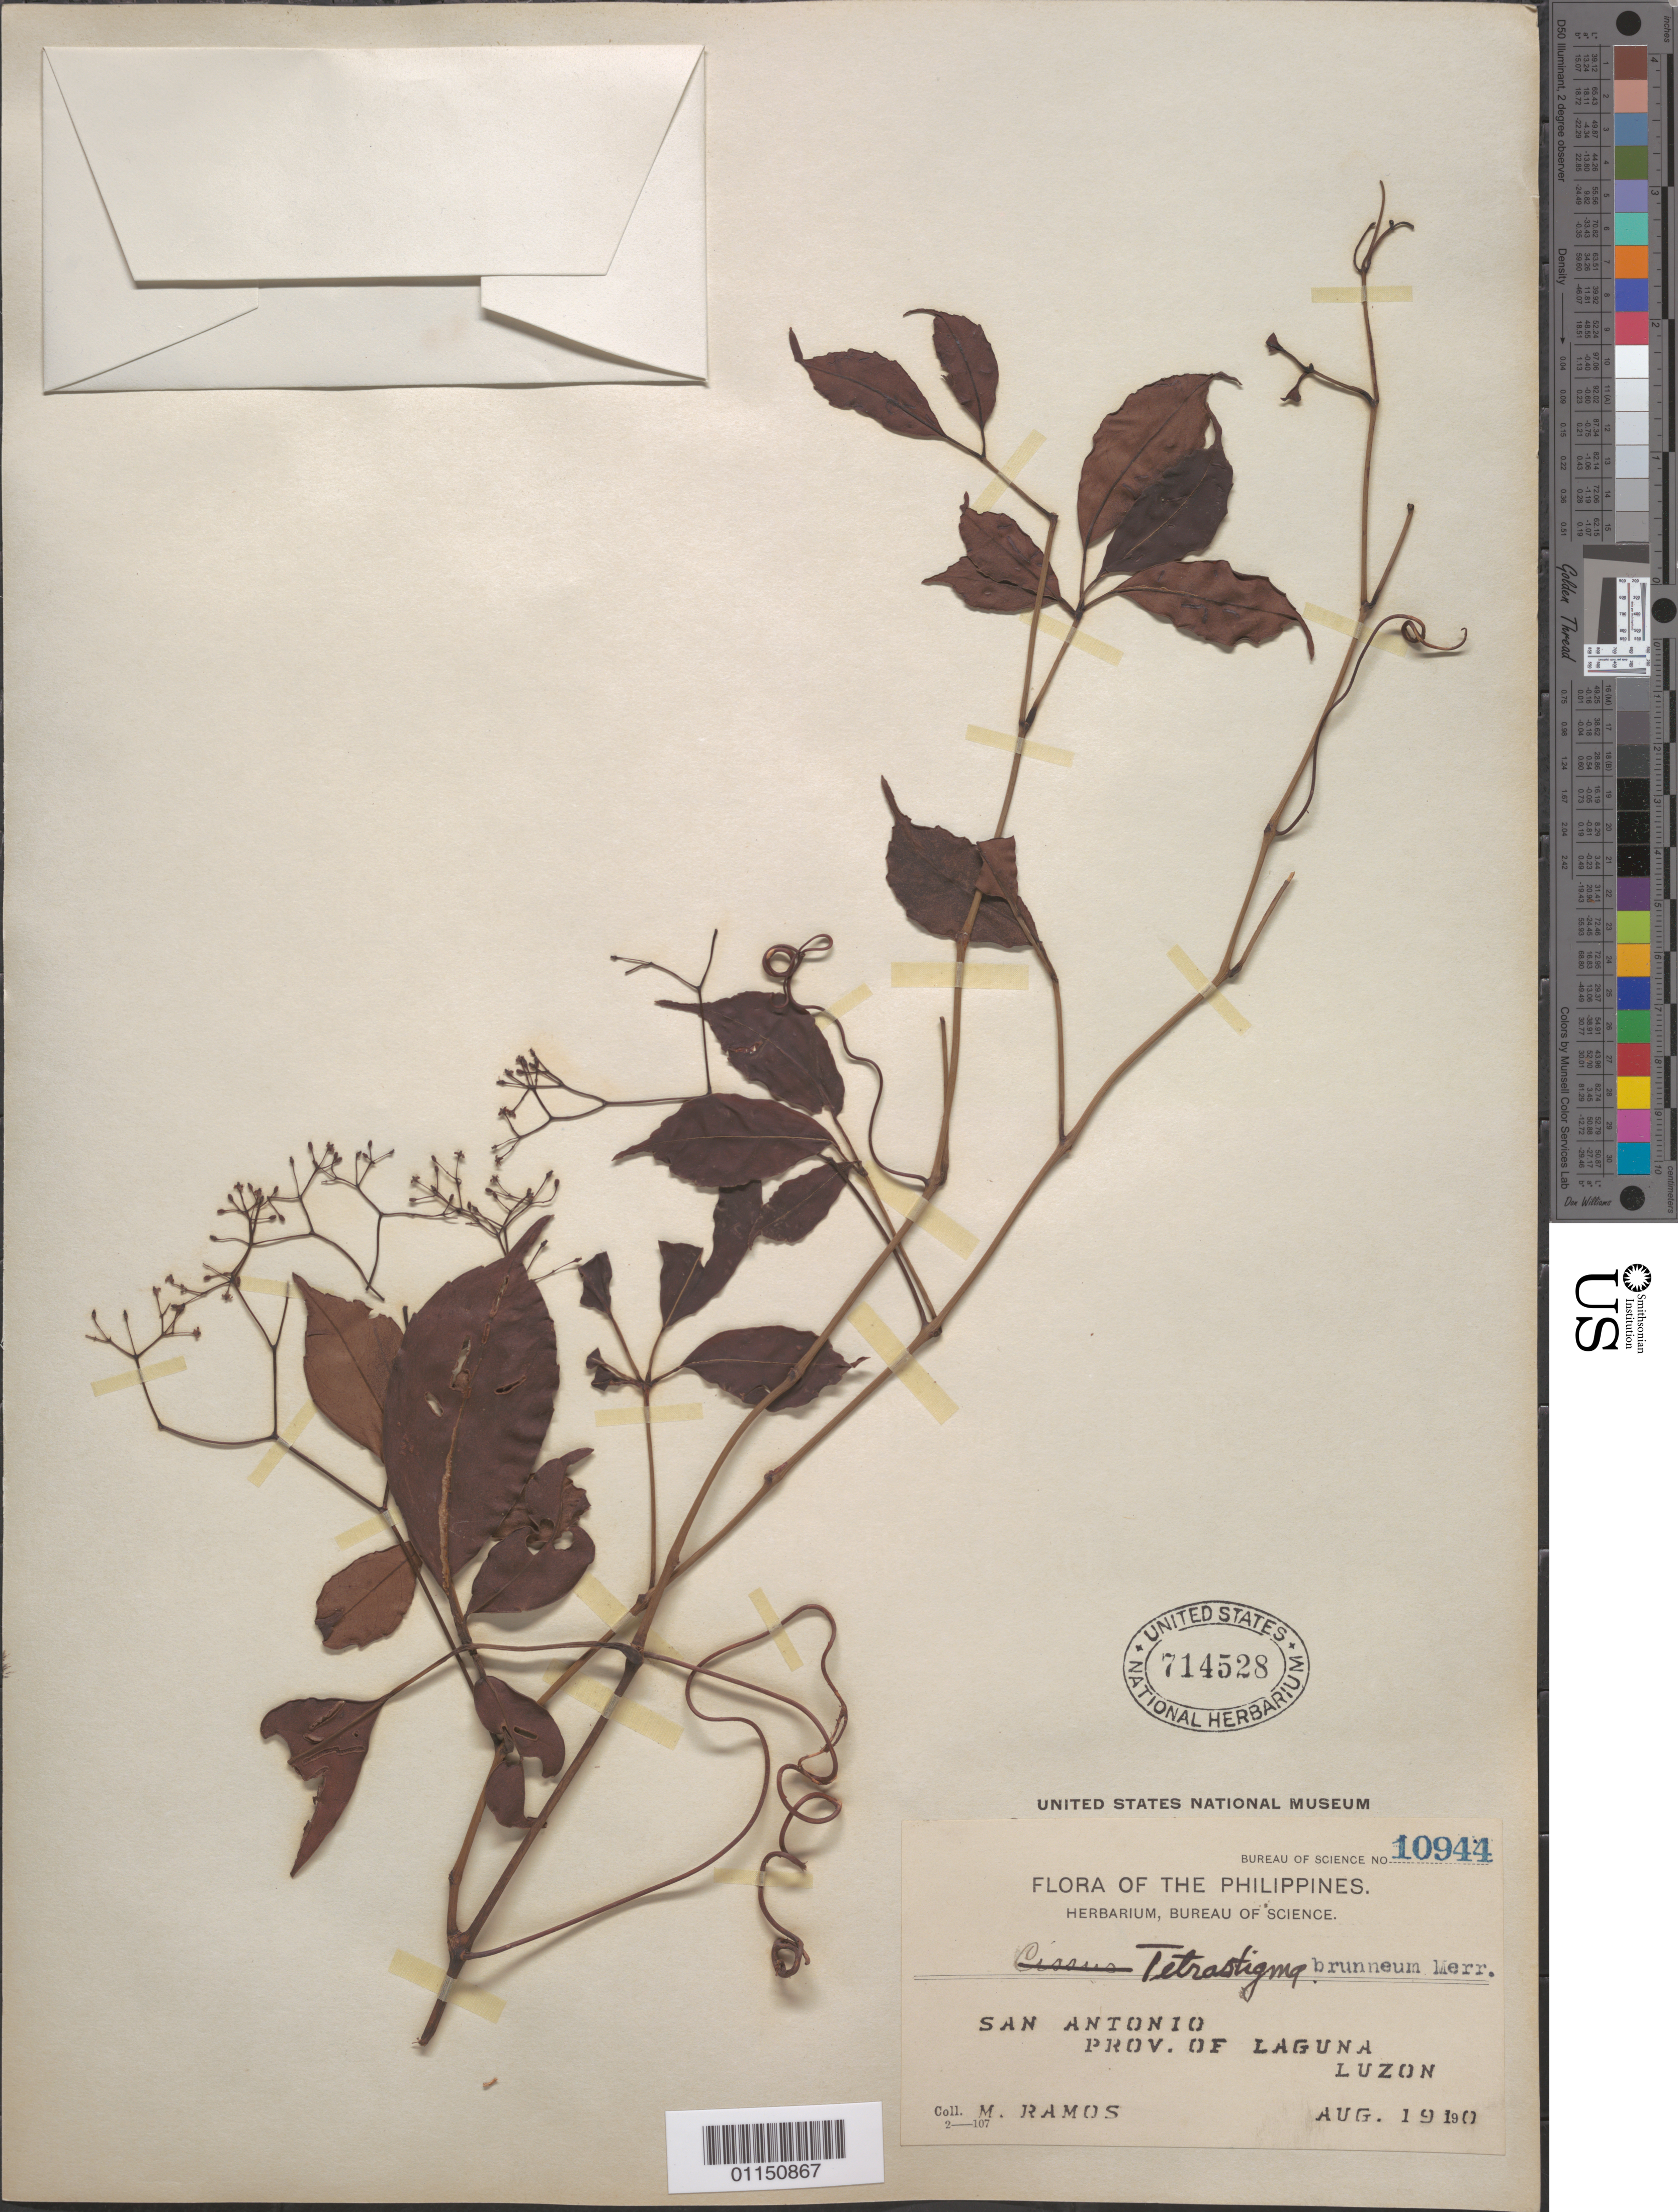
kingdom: Plantae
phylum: Tracheophyta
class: Magnoliopsida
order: Vitales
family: Vitaceae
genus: Tetrastigma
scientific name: Tetrastigma brunneum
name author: Merr.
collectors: M. Ramos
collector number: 10944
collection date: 1910-08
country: Philippines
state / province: Calabarzon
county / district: Laguna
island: Luzon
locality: San Antonio. Luzon.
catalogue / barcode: US 714528